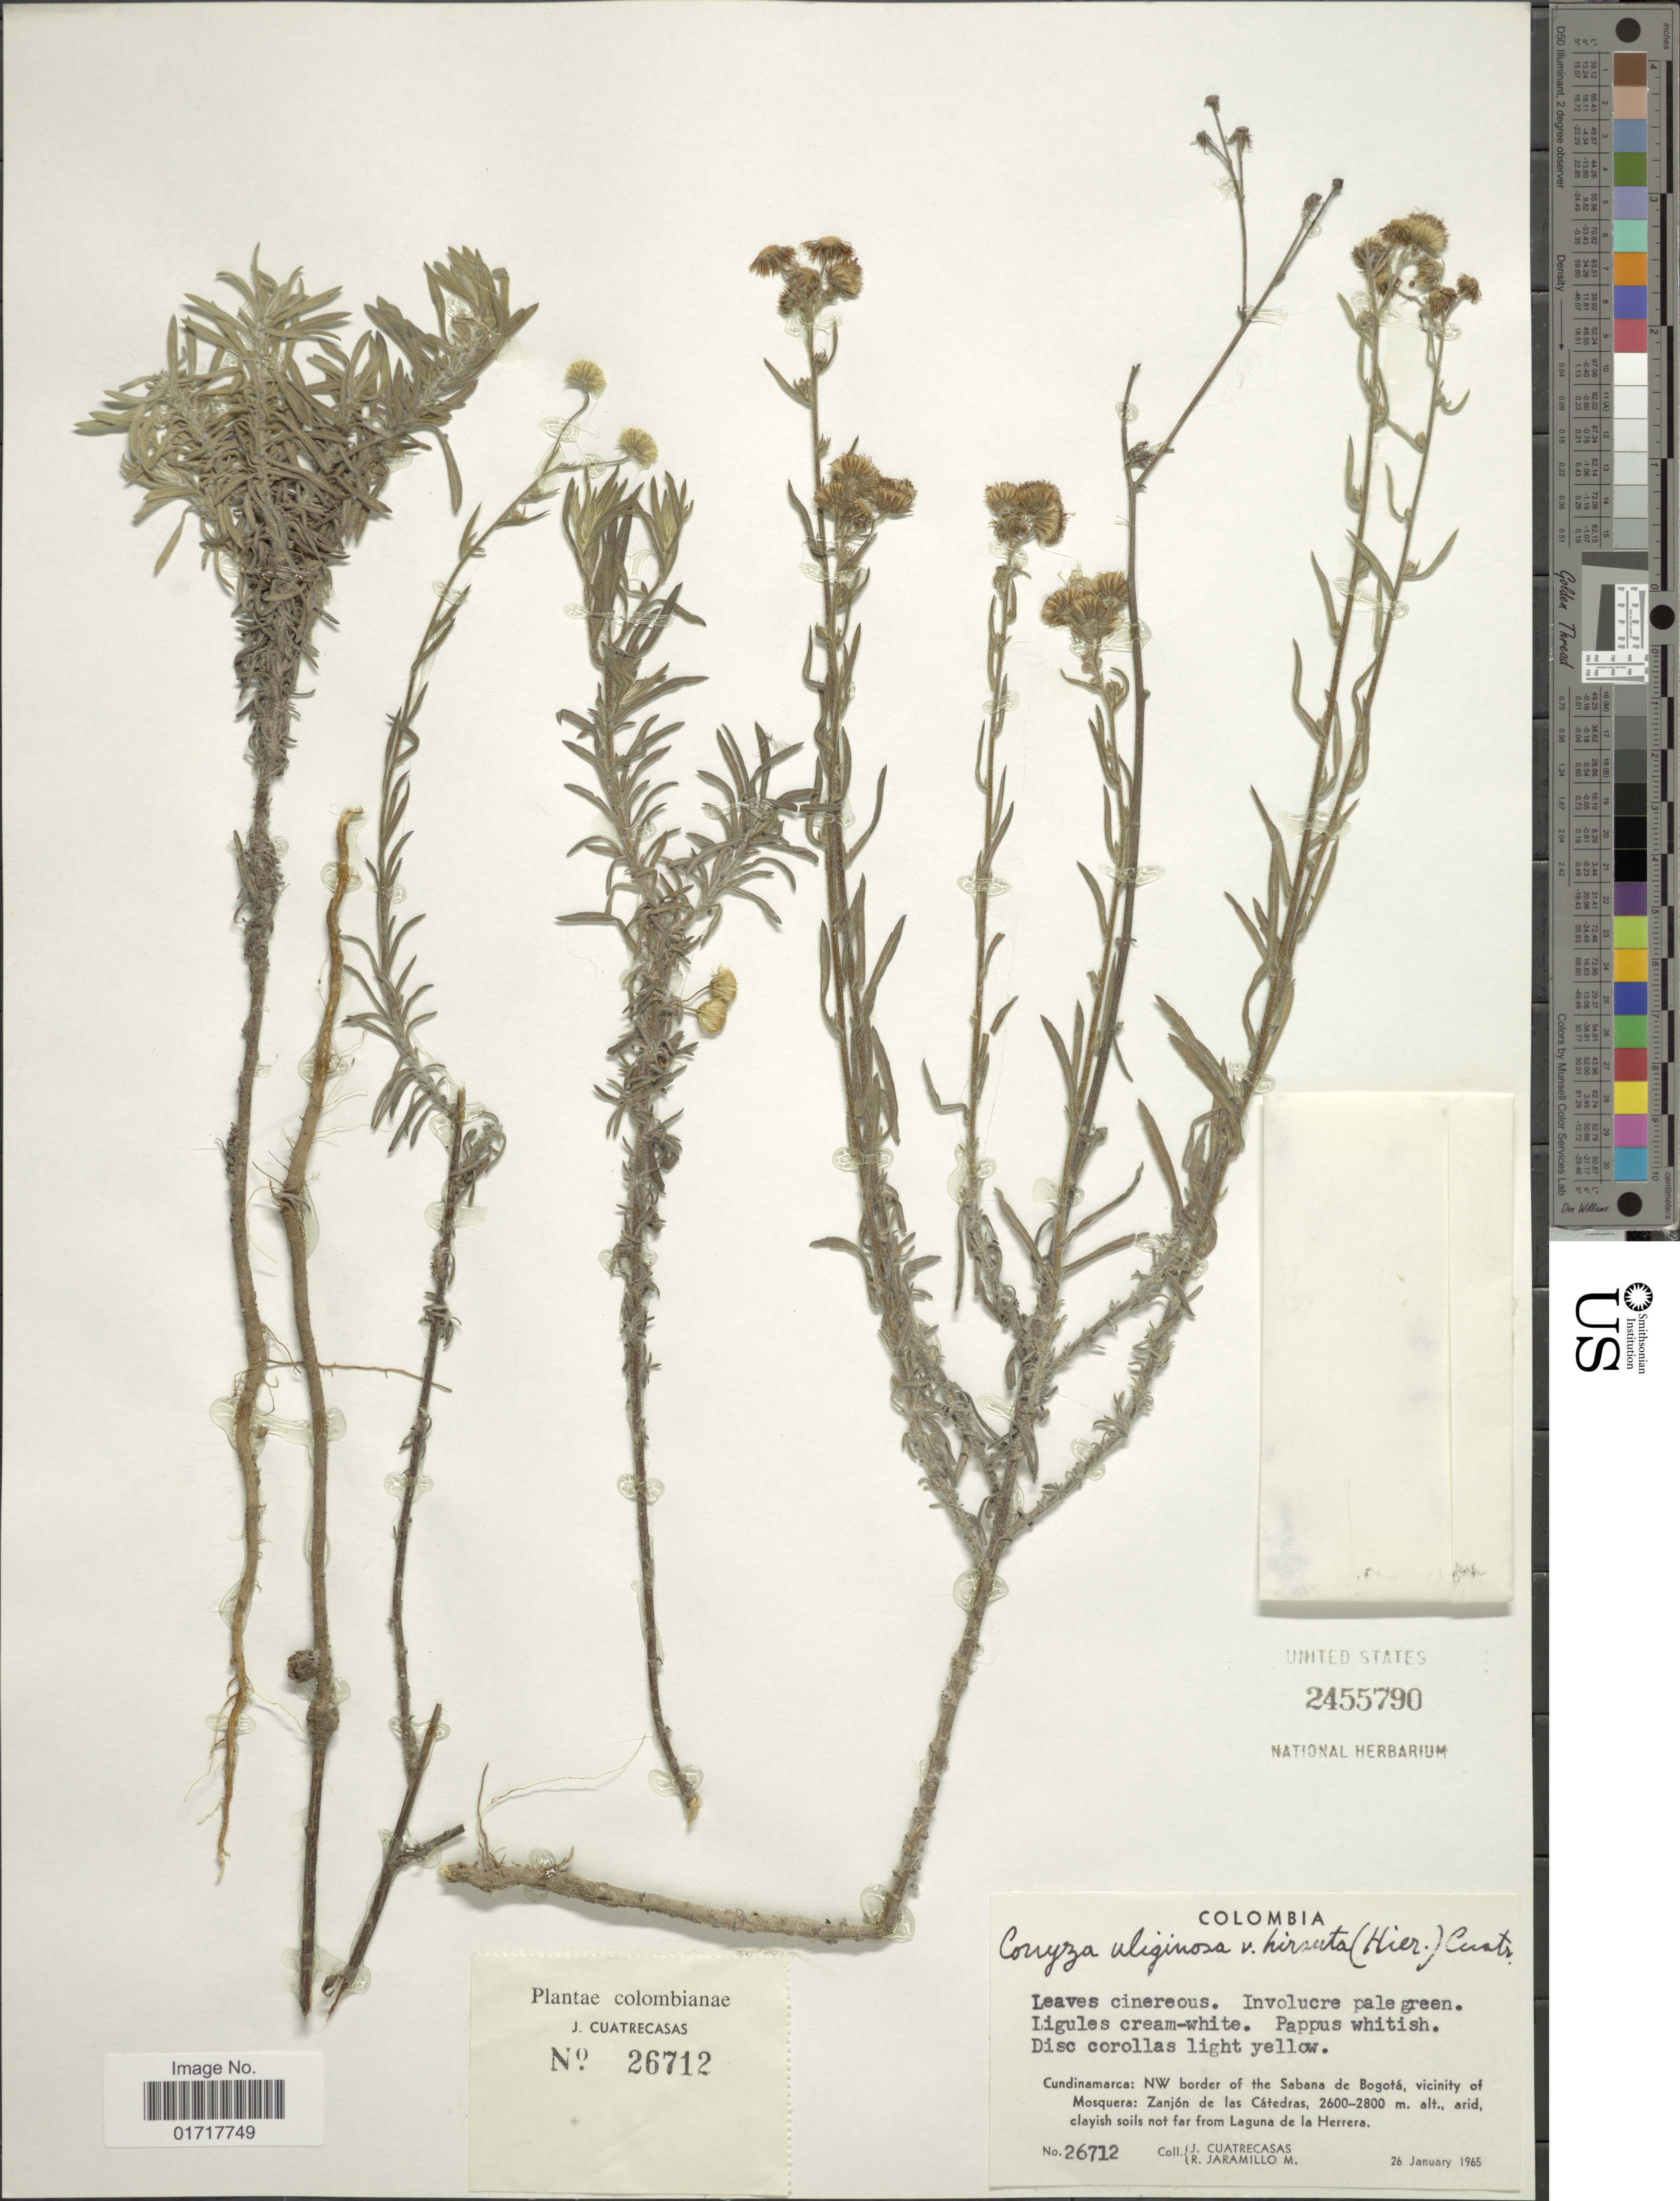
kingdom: Plantae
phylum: Tracheophyta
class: Magnoliopsida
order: Asterales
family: Asteraceae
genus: Conyza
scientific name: Conyza uliginosa var. hirsuta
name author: (Hieron.) Cuatrec.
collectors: J. Cuatrecasas & R. Jaramillo M.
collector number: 26712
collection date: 1965-01-26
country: Colombia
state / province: Cundinamarca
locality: Cundinamarca: NW border of the Sabana de Bogota, vicinity of Mosquera: Zanjon de las Catedras, Clayish soils not far from Laguna de la Herrera.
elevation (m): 2600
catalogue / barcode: US 2455790